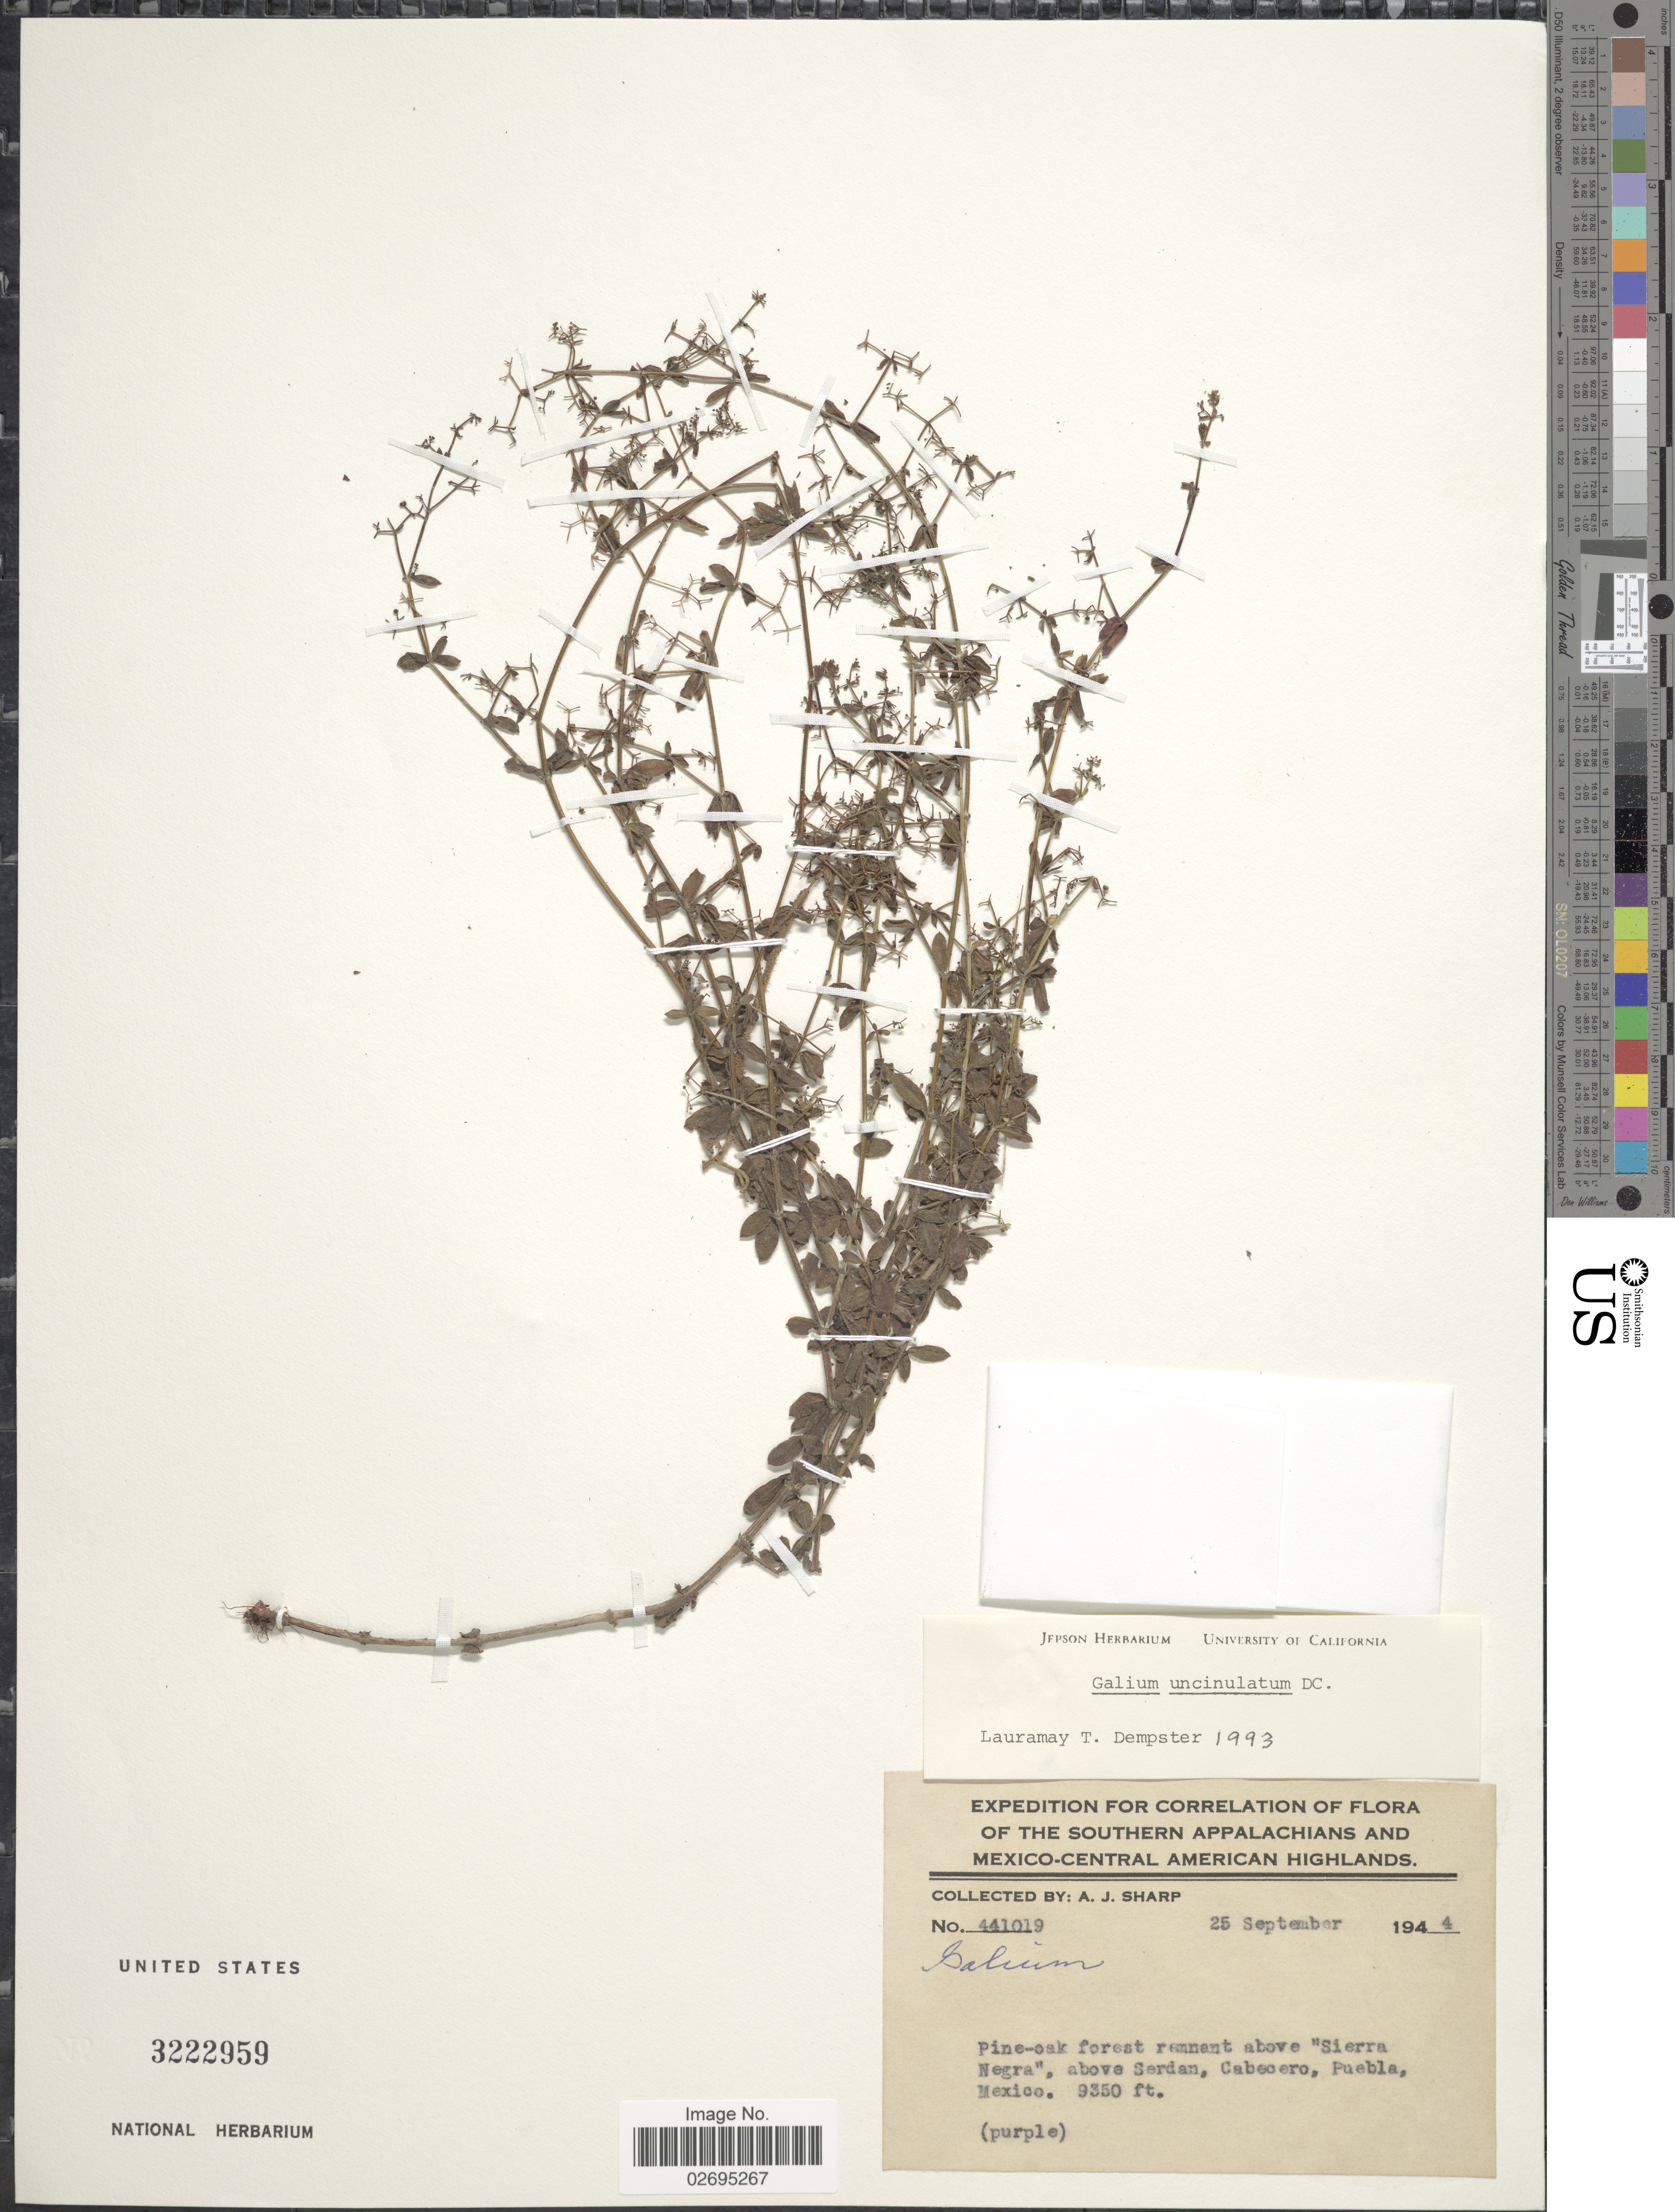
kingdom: Plantae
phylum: Tracheophyta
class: Magnoliopsida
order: Gentianales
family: Rubiaceae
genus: Galium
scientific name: Galium uncinulatum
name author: DC.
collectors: A. J. Sharp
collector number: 441019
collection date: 1944-09-25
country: Mexico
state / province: Puebla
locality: The Southern Appalachians and Mexico Central American Highlands, Pine oak forest remnant above "Sierra Negra" above Serdan, Cabecero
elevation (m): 2850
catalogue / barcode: US 3222959